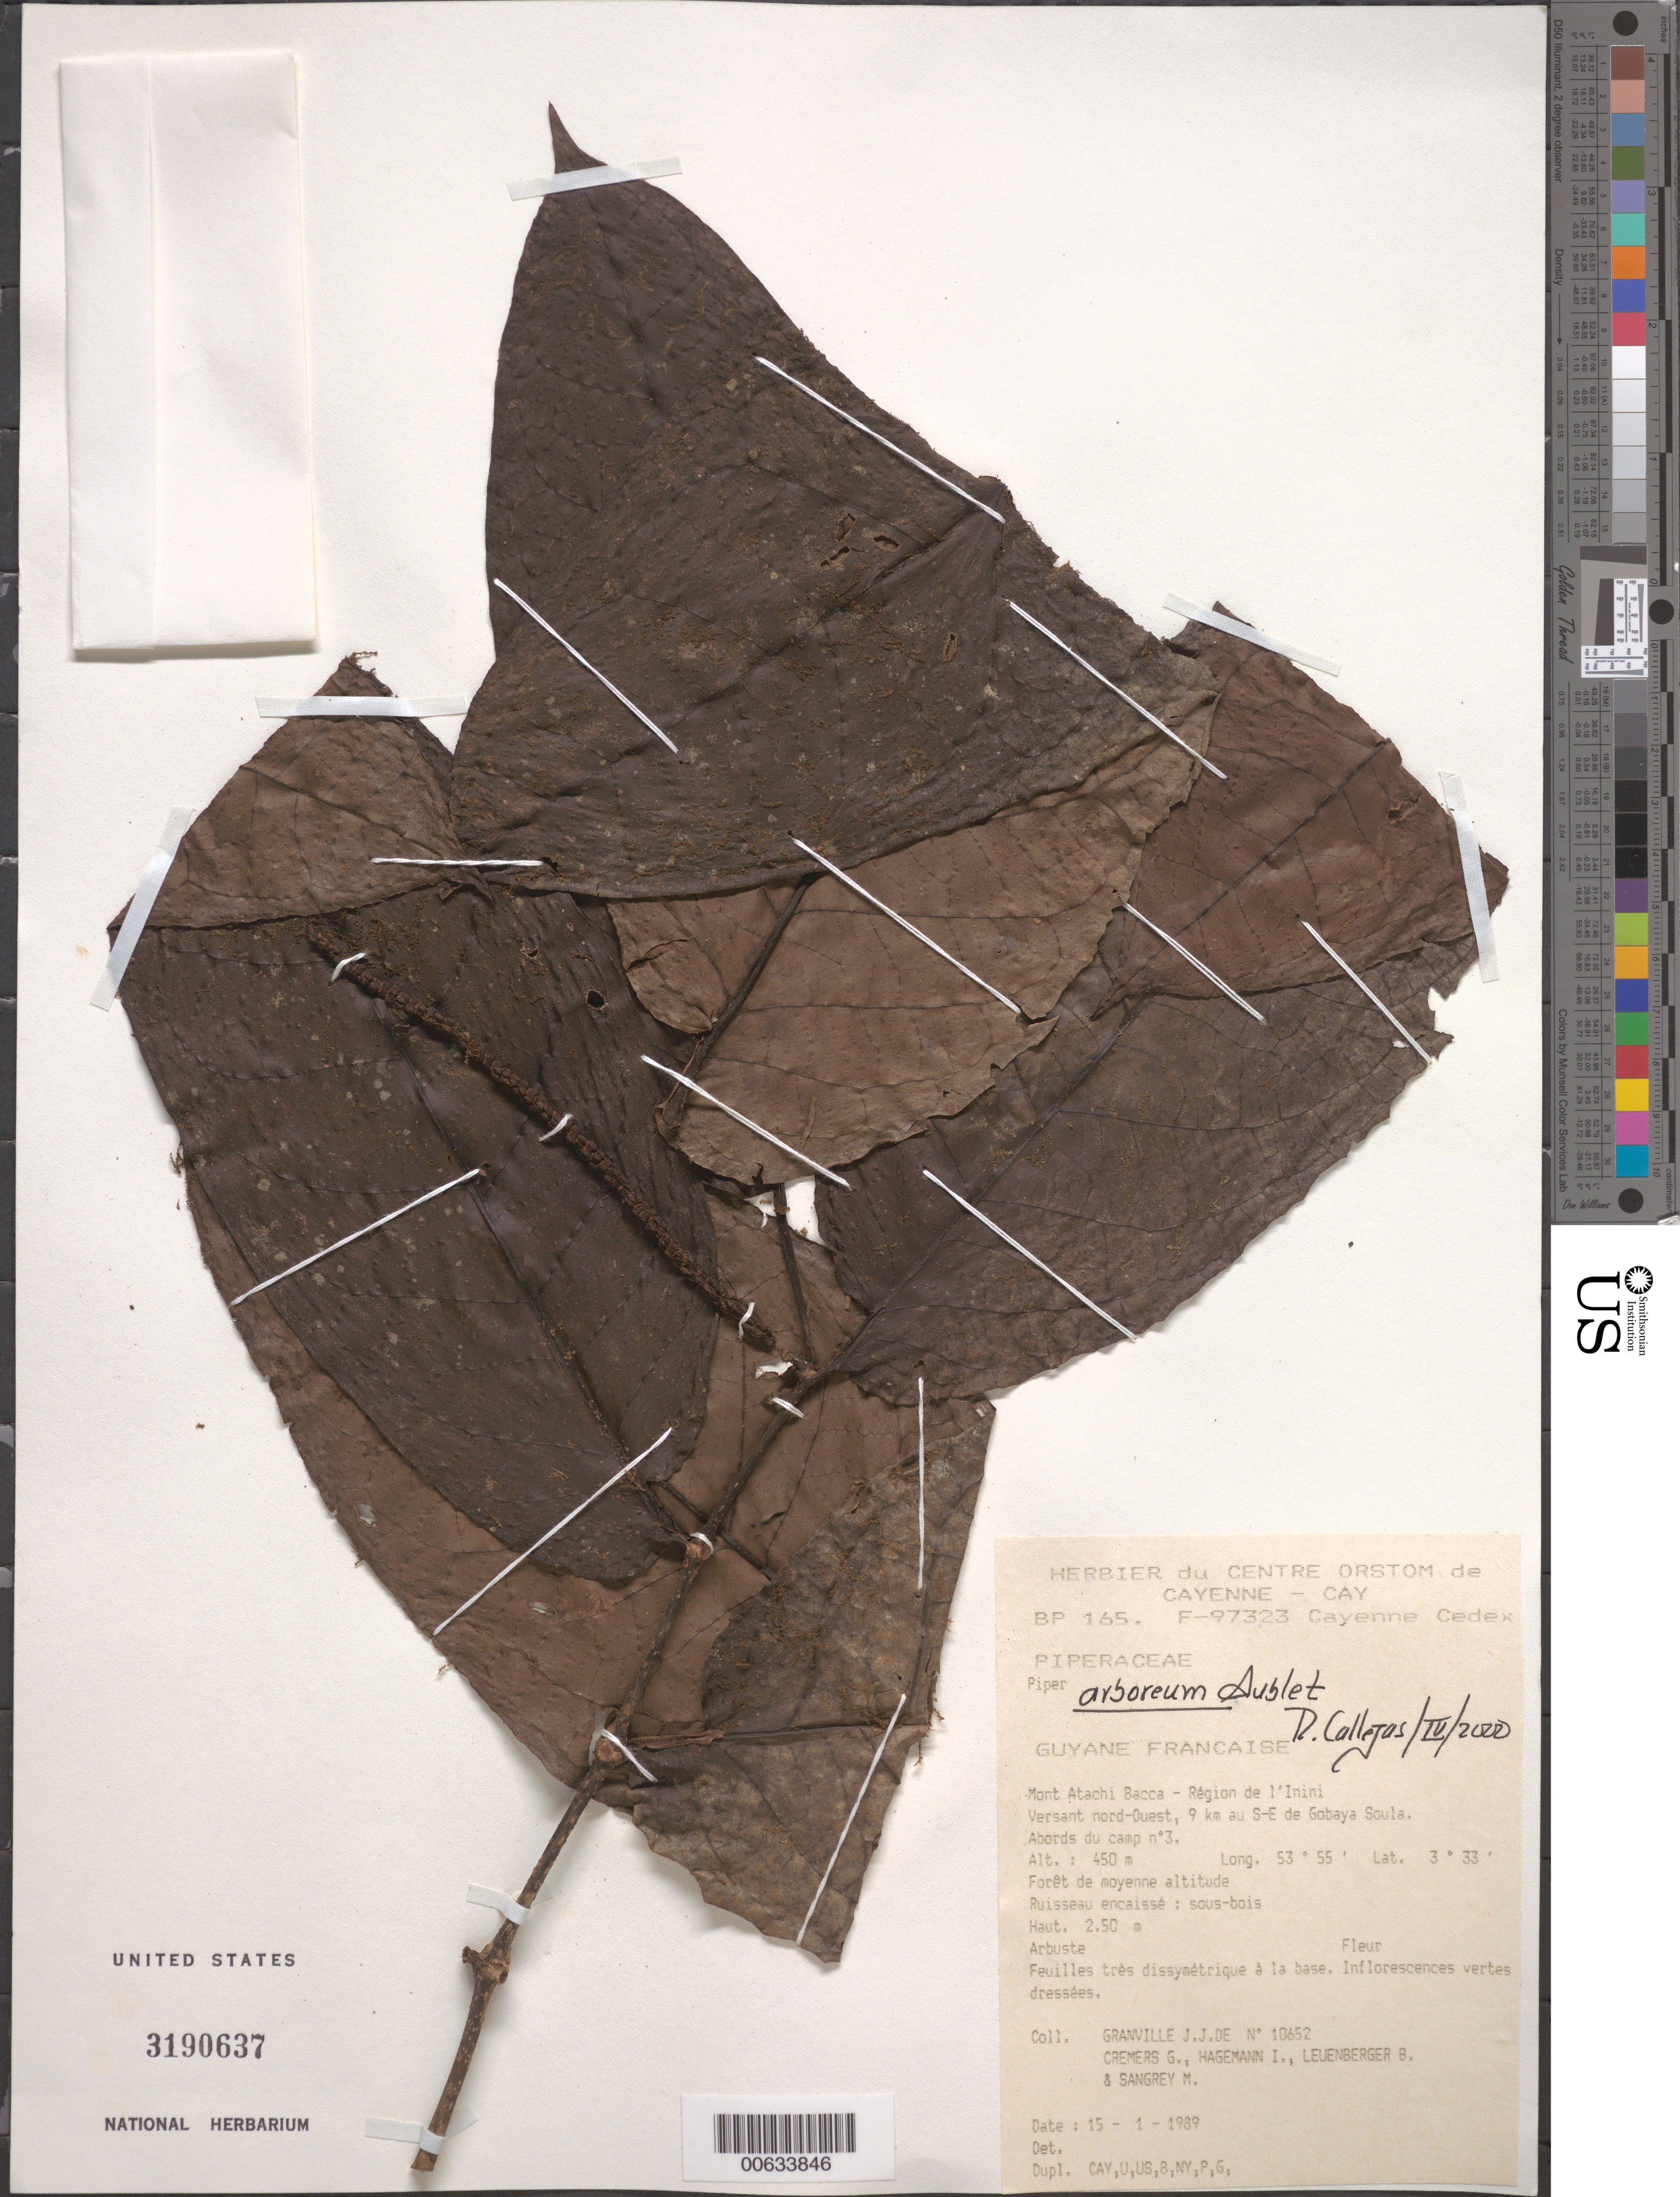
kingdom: Plantae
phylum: Tracheophyta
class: Magnoliopsida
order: Piperales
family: Piperaceae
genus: Piper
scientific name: Piper arboreum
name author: Aubl.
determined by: Callejas, Ricardo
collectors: J.-J. de Granville, G. Cremers, J. Hagemann, B. E. Leuenberger & M. S. Sangrey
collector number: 10652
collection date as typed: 15-Jan-89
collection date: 1989-01-15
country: French Guiana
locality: Mont Atachi Bacca, région de l'Inini. Versant nord, 9 km au sud-est de Gobaya Soula. Abords du camp no. 3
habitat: Forêt de moyenne altitude. Ruisseau encaisse, sous bois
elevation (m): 420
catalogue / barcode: US 3190637